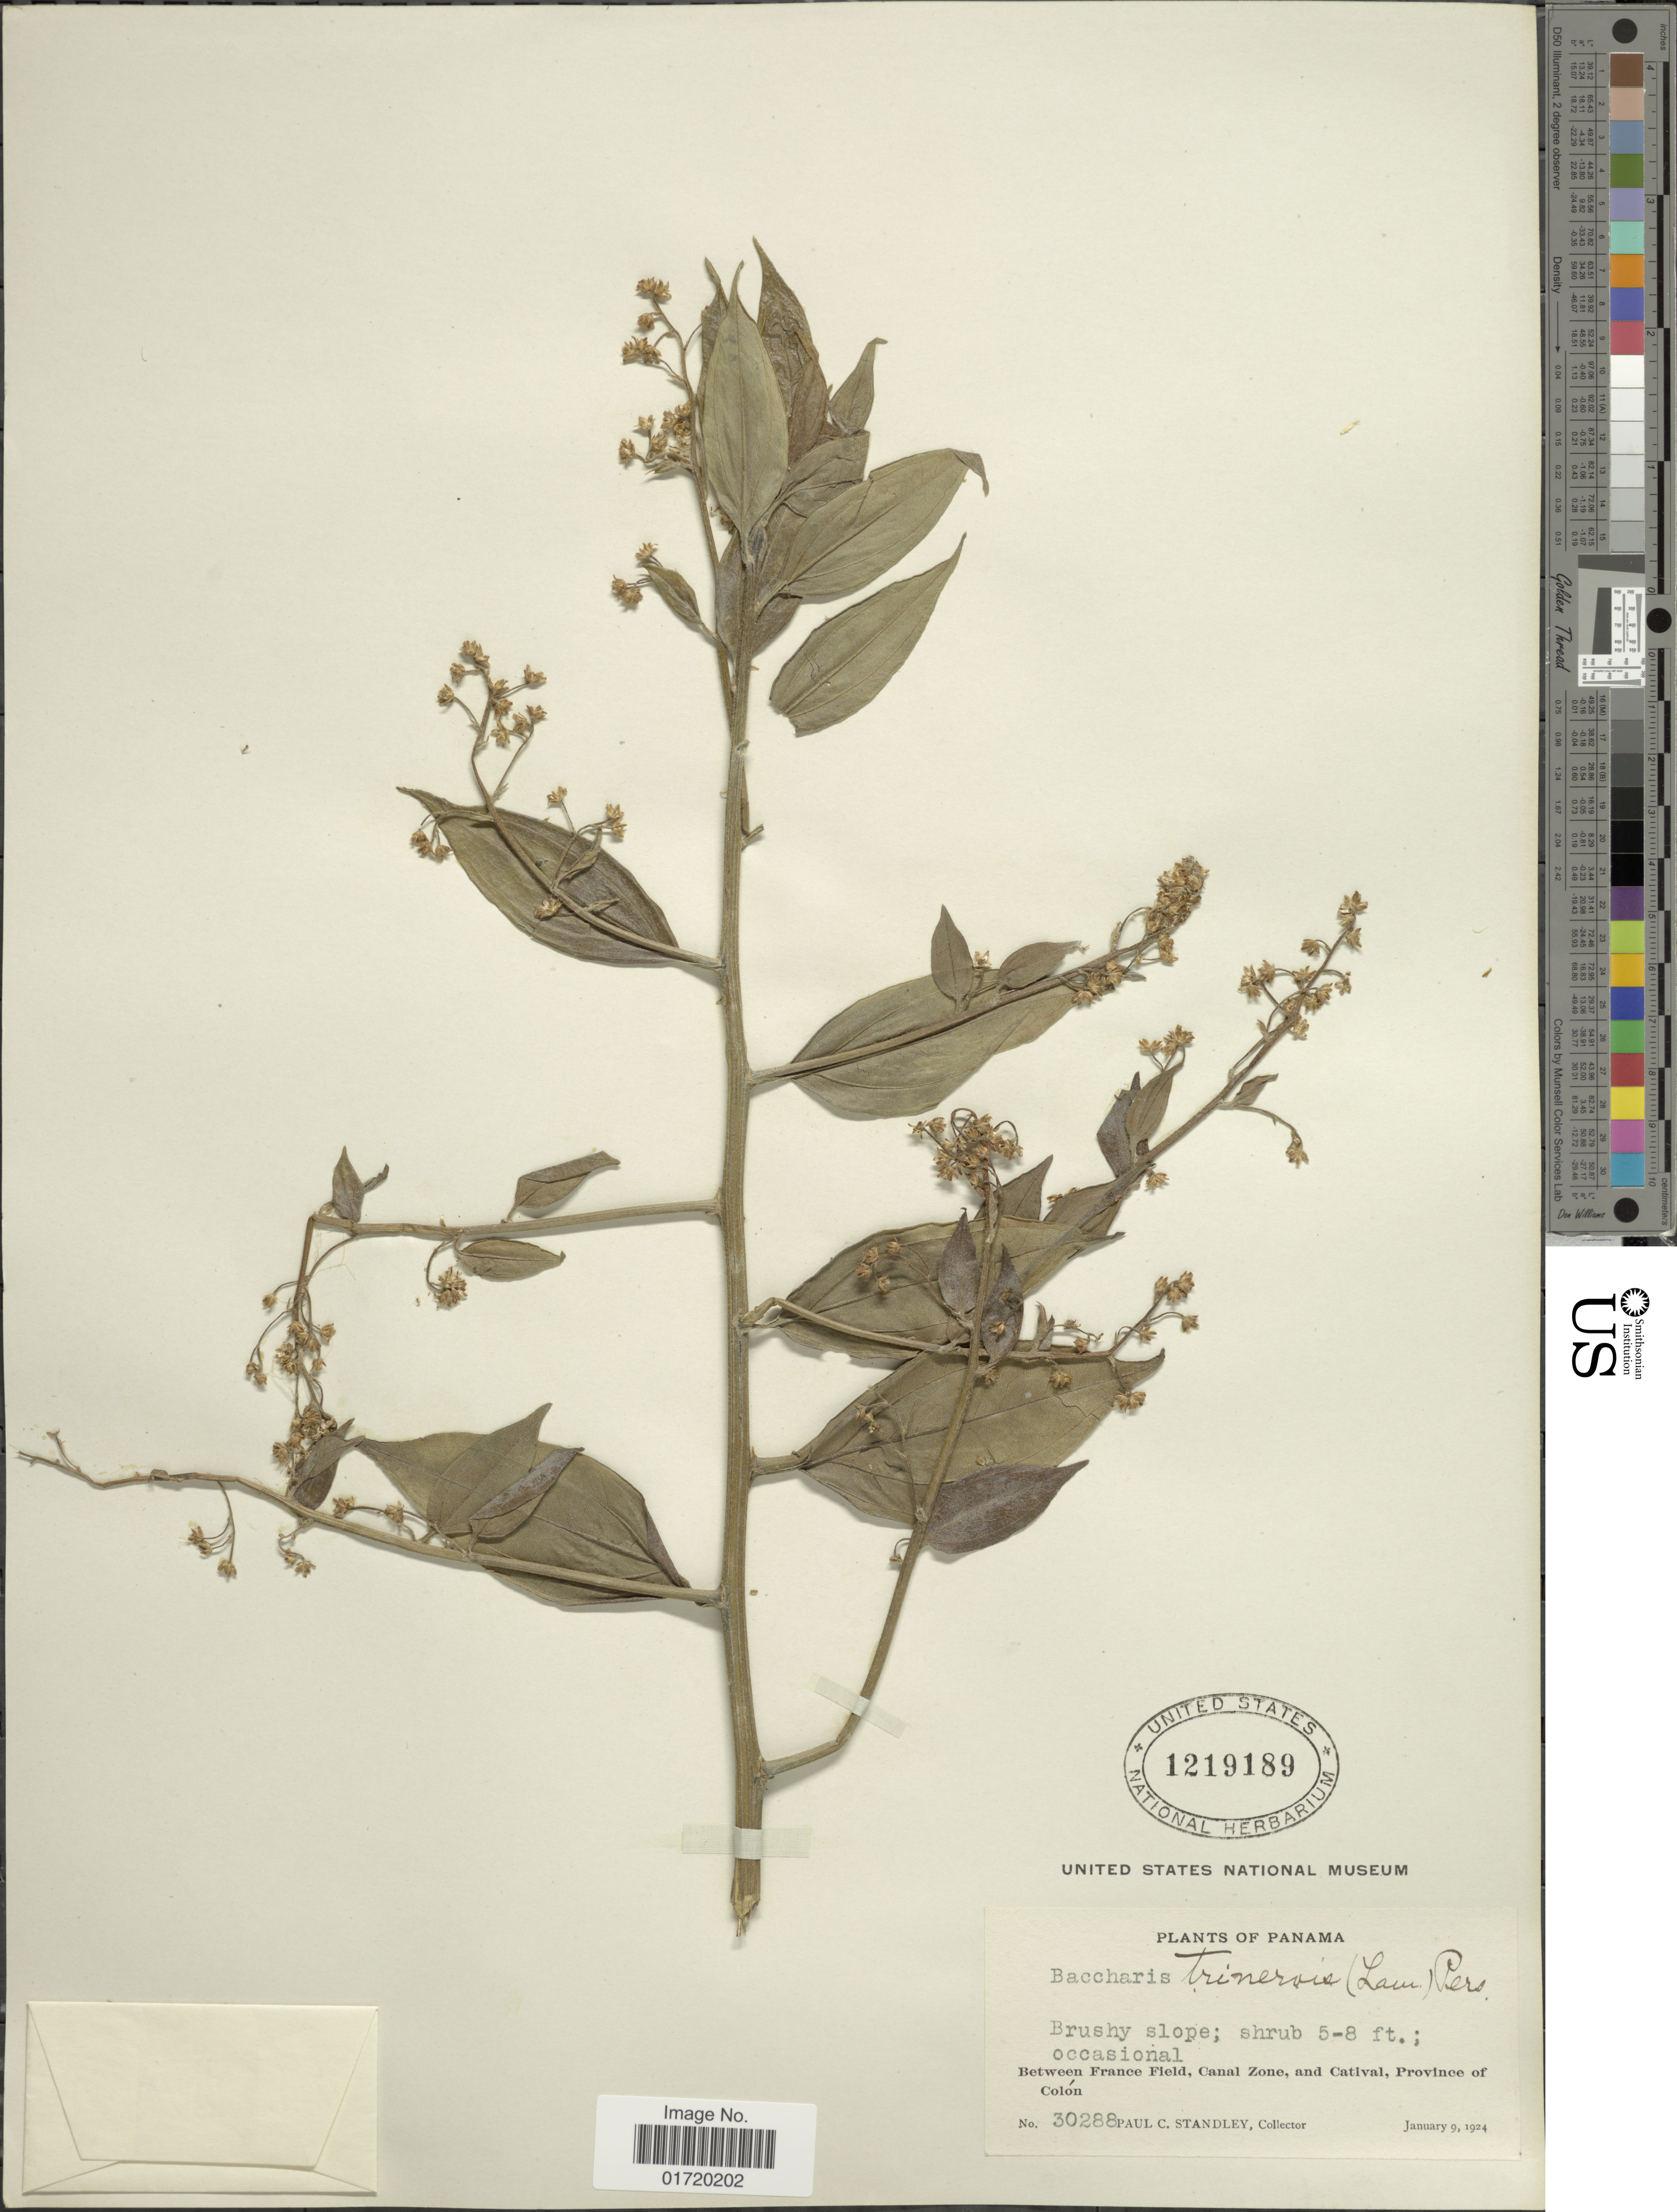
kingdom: Plantae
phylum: Tracheophyta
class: Magnoliopsida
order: Asterales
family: Asteraceae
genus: Baccharis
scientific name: Baccharis trinervis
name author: (Lam.) Pers.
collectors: P. C. Standley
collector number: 30288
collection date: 1924-01-09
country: Panama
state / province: Colón / Panamá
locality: Between France Field, Canal Zone, and Catival, Province of Colon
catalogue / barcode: US 1219189